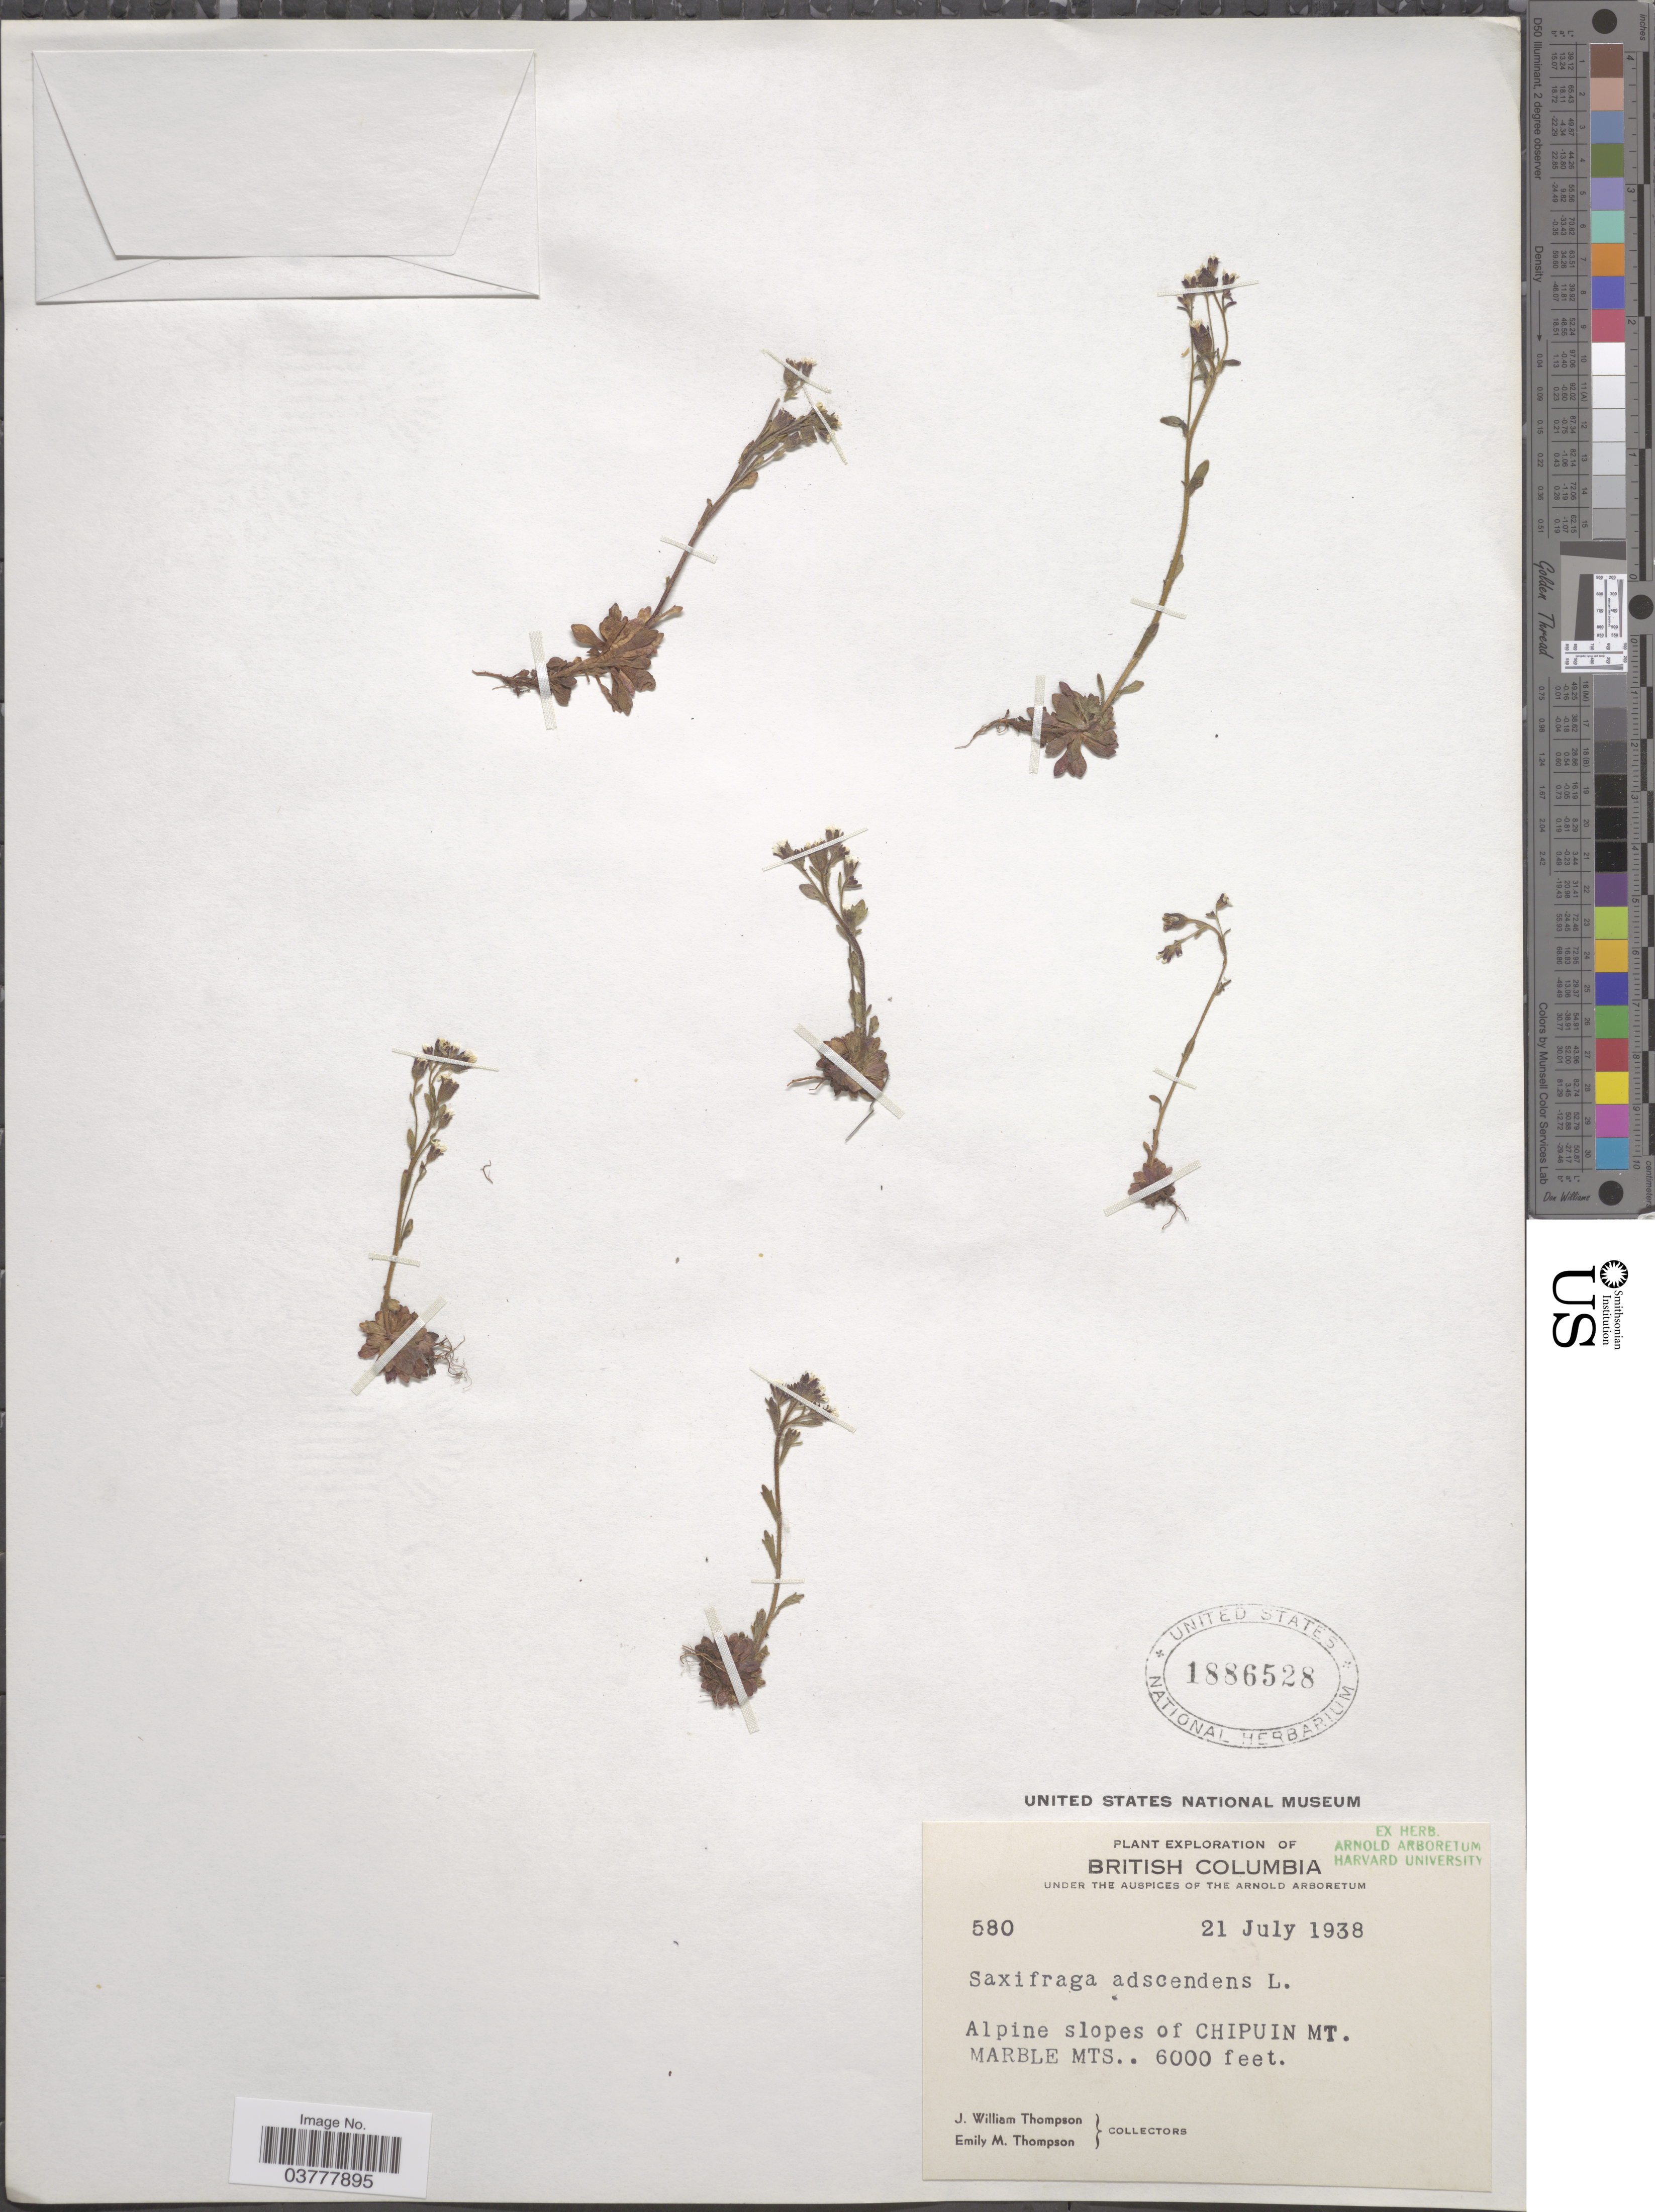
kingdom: Plantae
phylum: Tracheophyta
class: Magnoliopsida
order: Saxifragales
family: Saxifragaceae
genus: Saxifraga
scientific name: Saxifraga adscendens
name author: L.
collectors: J. W. Thompson & E. M. Thompson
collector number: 580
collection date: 1938-07-21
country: Canada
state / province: British Columbia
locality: Alpine slopes of Chipuin Mt. Marble Mts.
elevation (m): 1829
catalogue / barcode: US 1886528